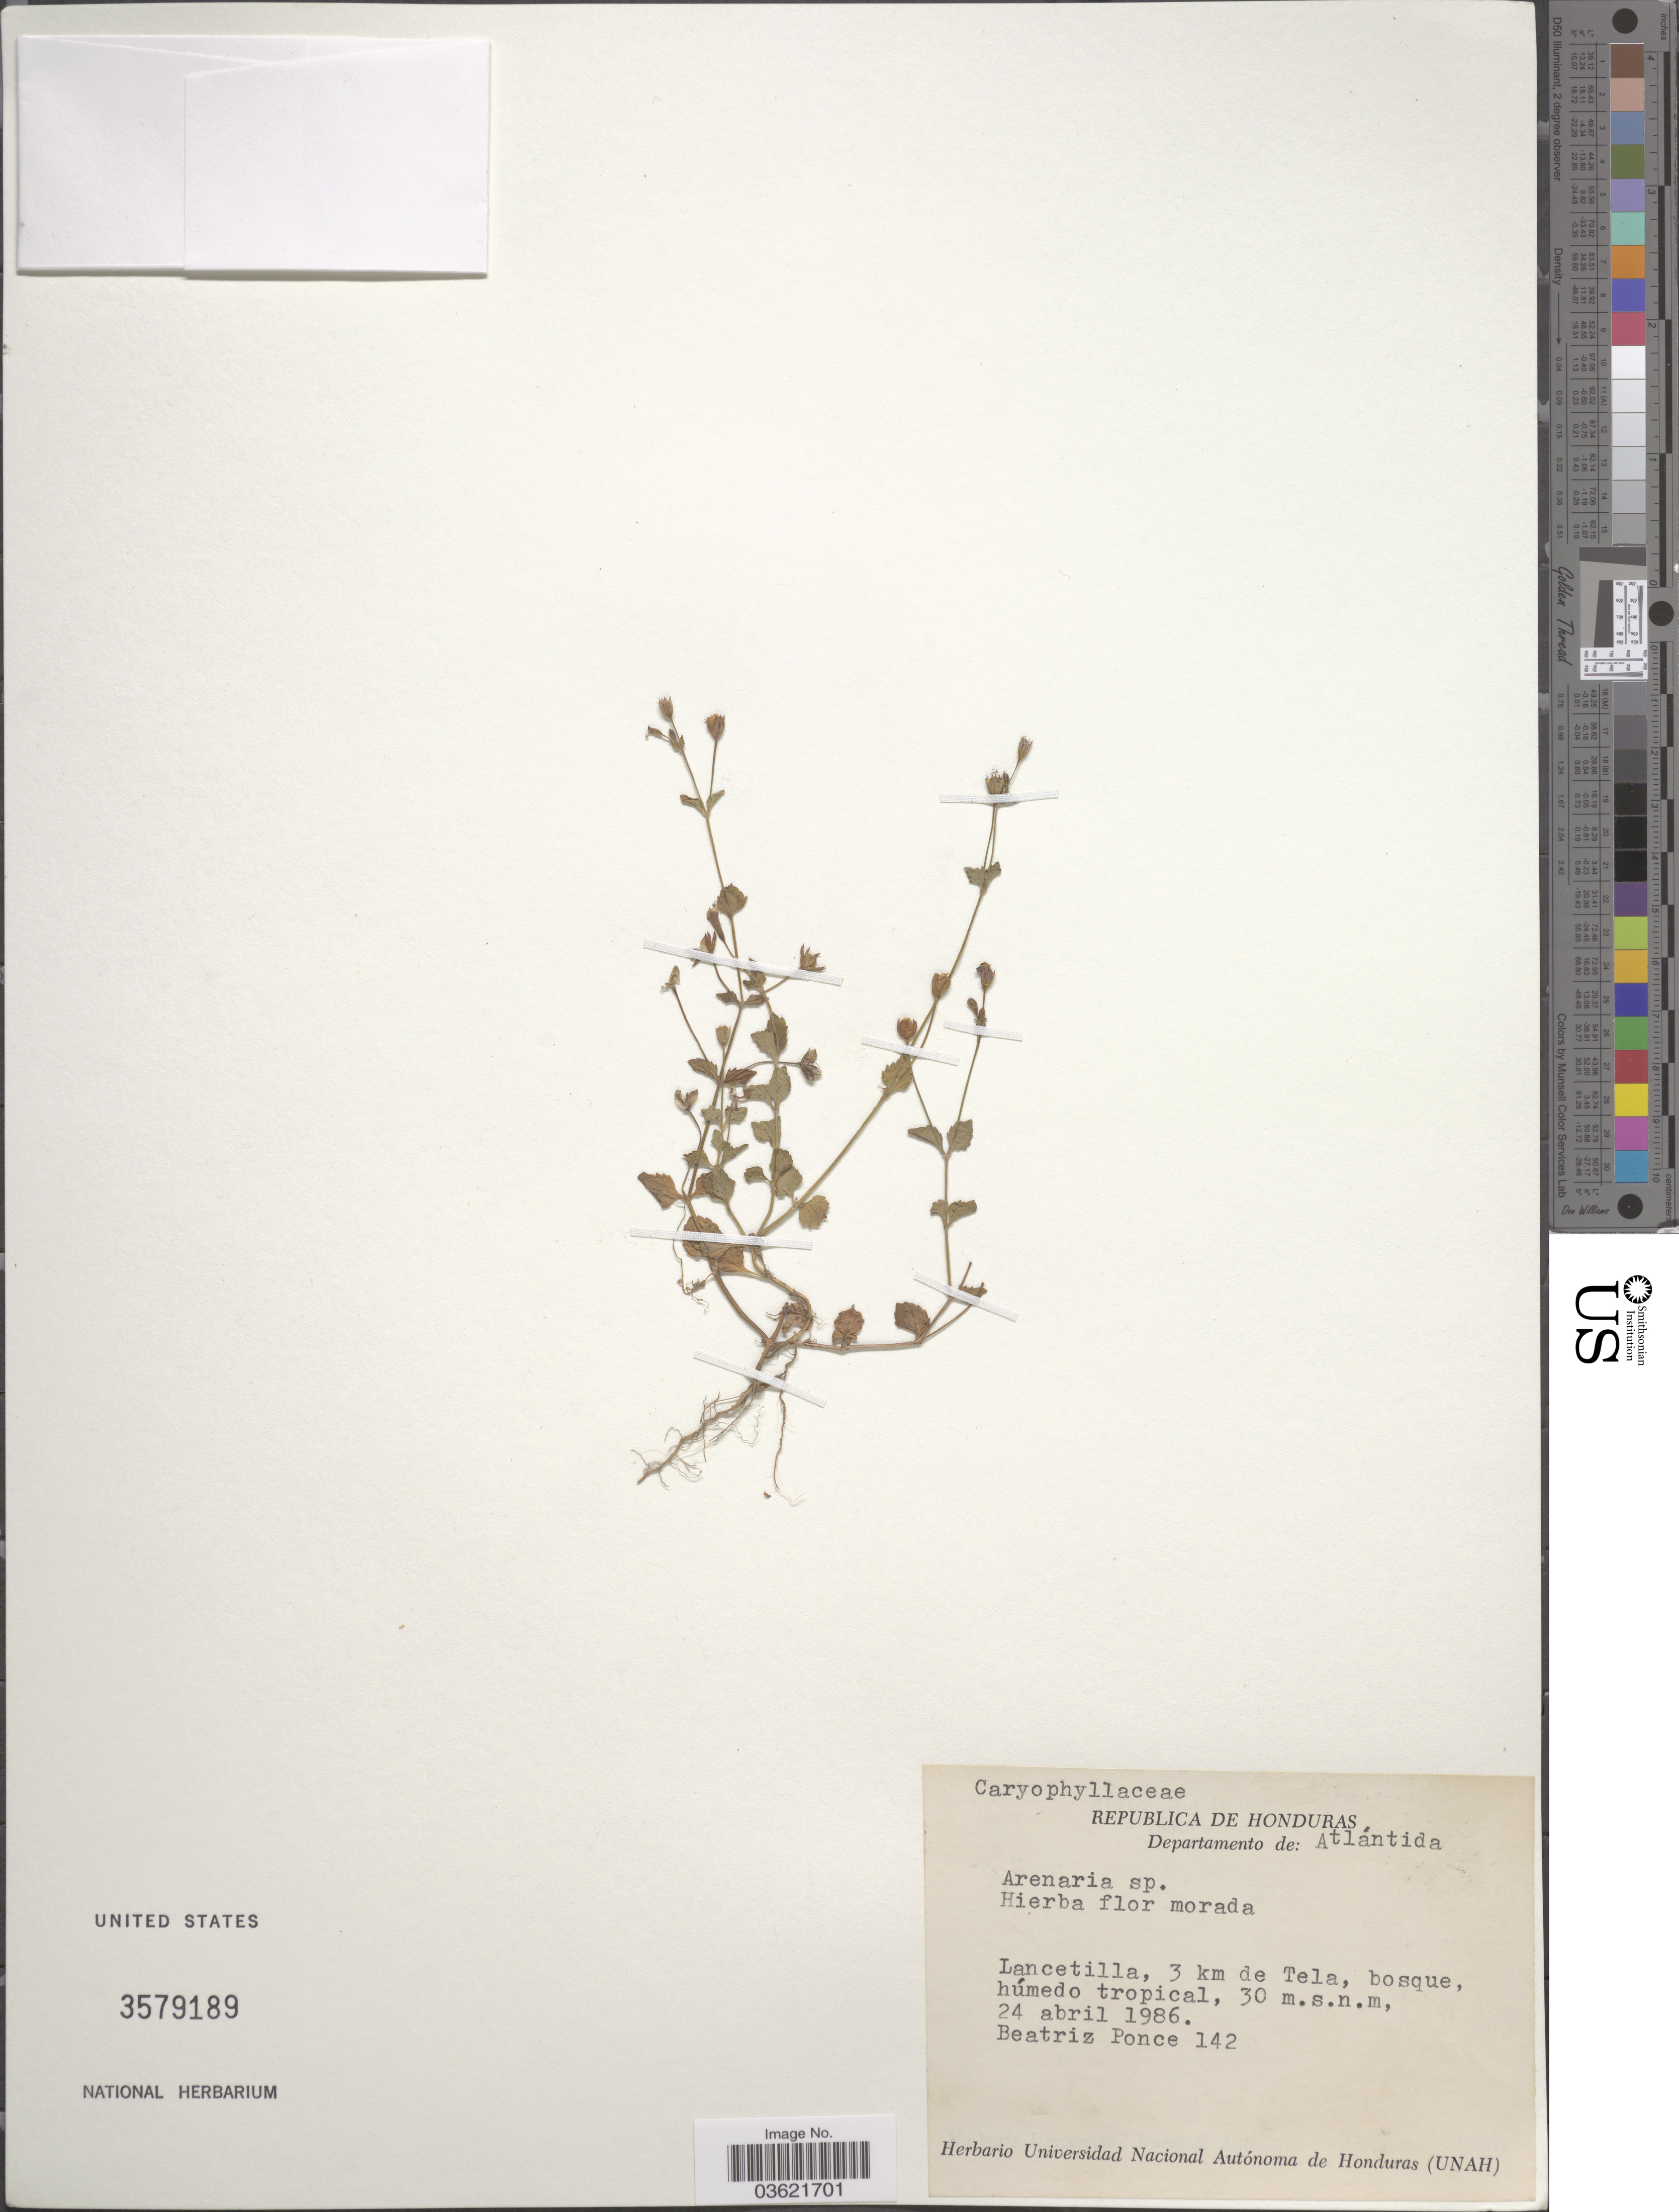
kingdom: Plantae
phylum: Tracheophyta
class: Magnoliopsida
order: Caryophyllales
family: Caryophyllaceae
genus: Arenaria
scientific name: Arenaria sp.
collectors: B. Ponce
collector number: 142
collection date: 1986-04-24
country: Honduras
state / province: Atlántida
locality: Departamento de: Atlántida. Lancetilla, 3 km de Tela.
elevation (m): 30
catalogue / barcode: US 3579189